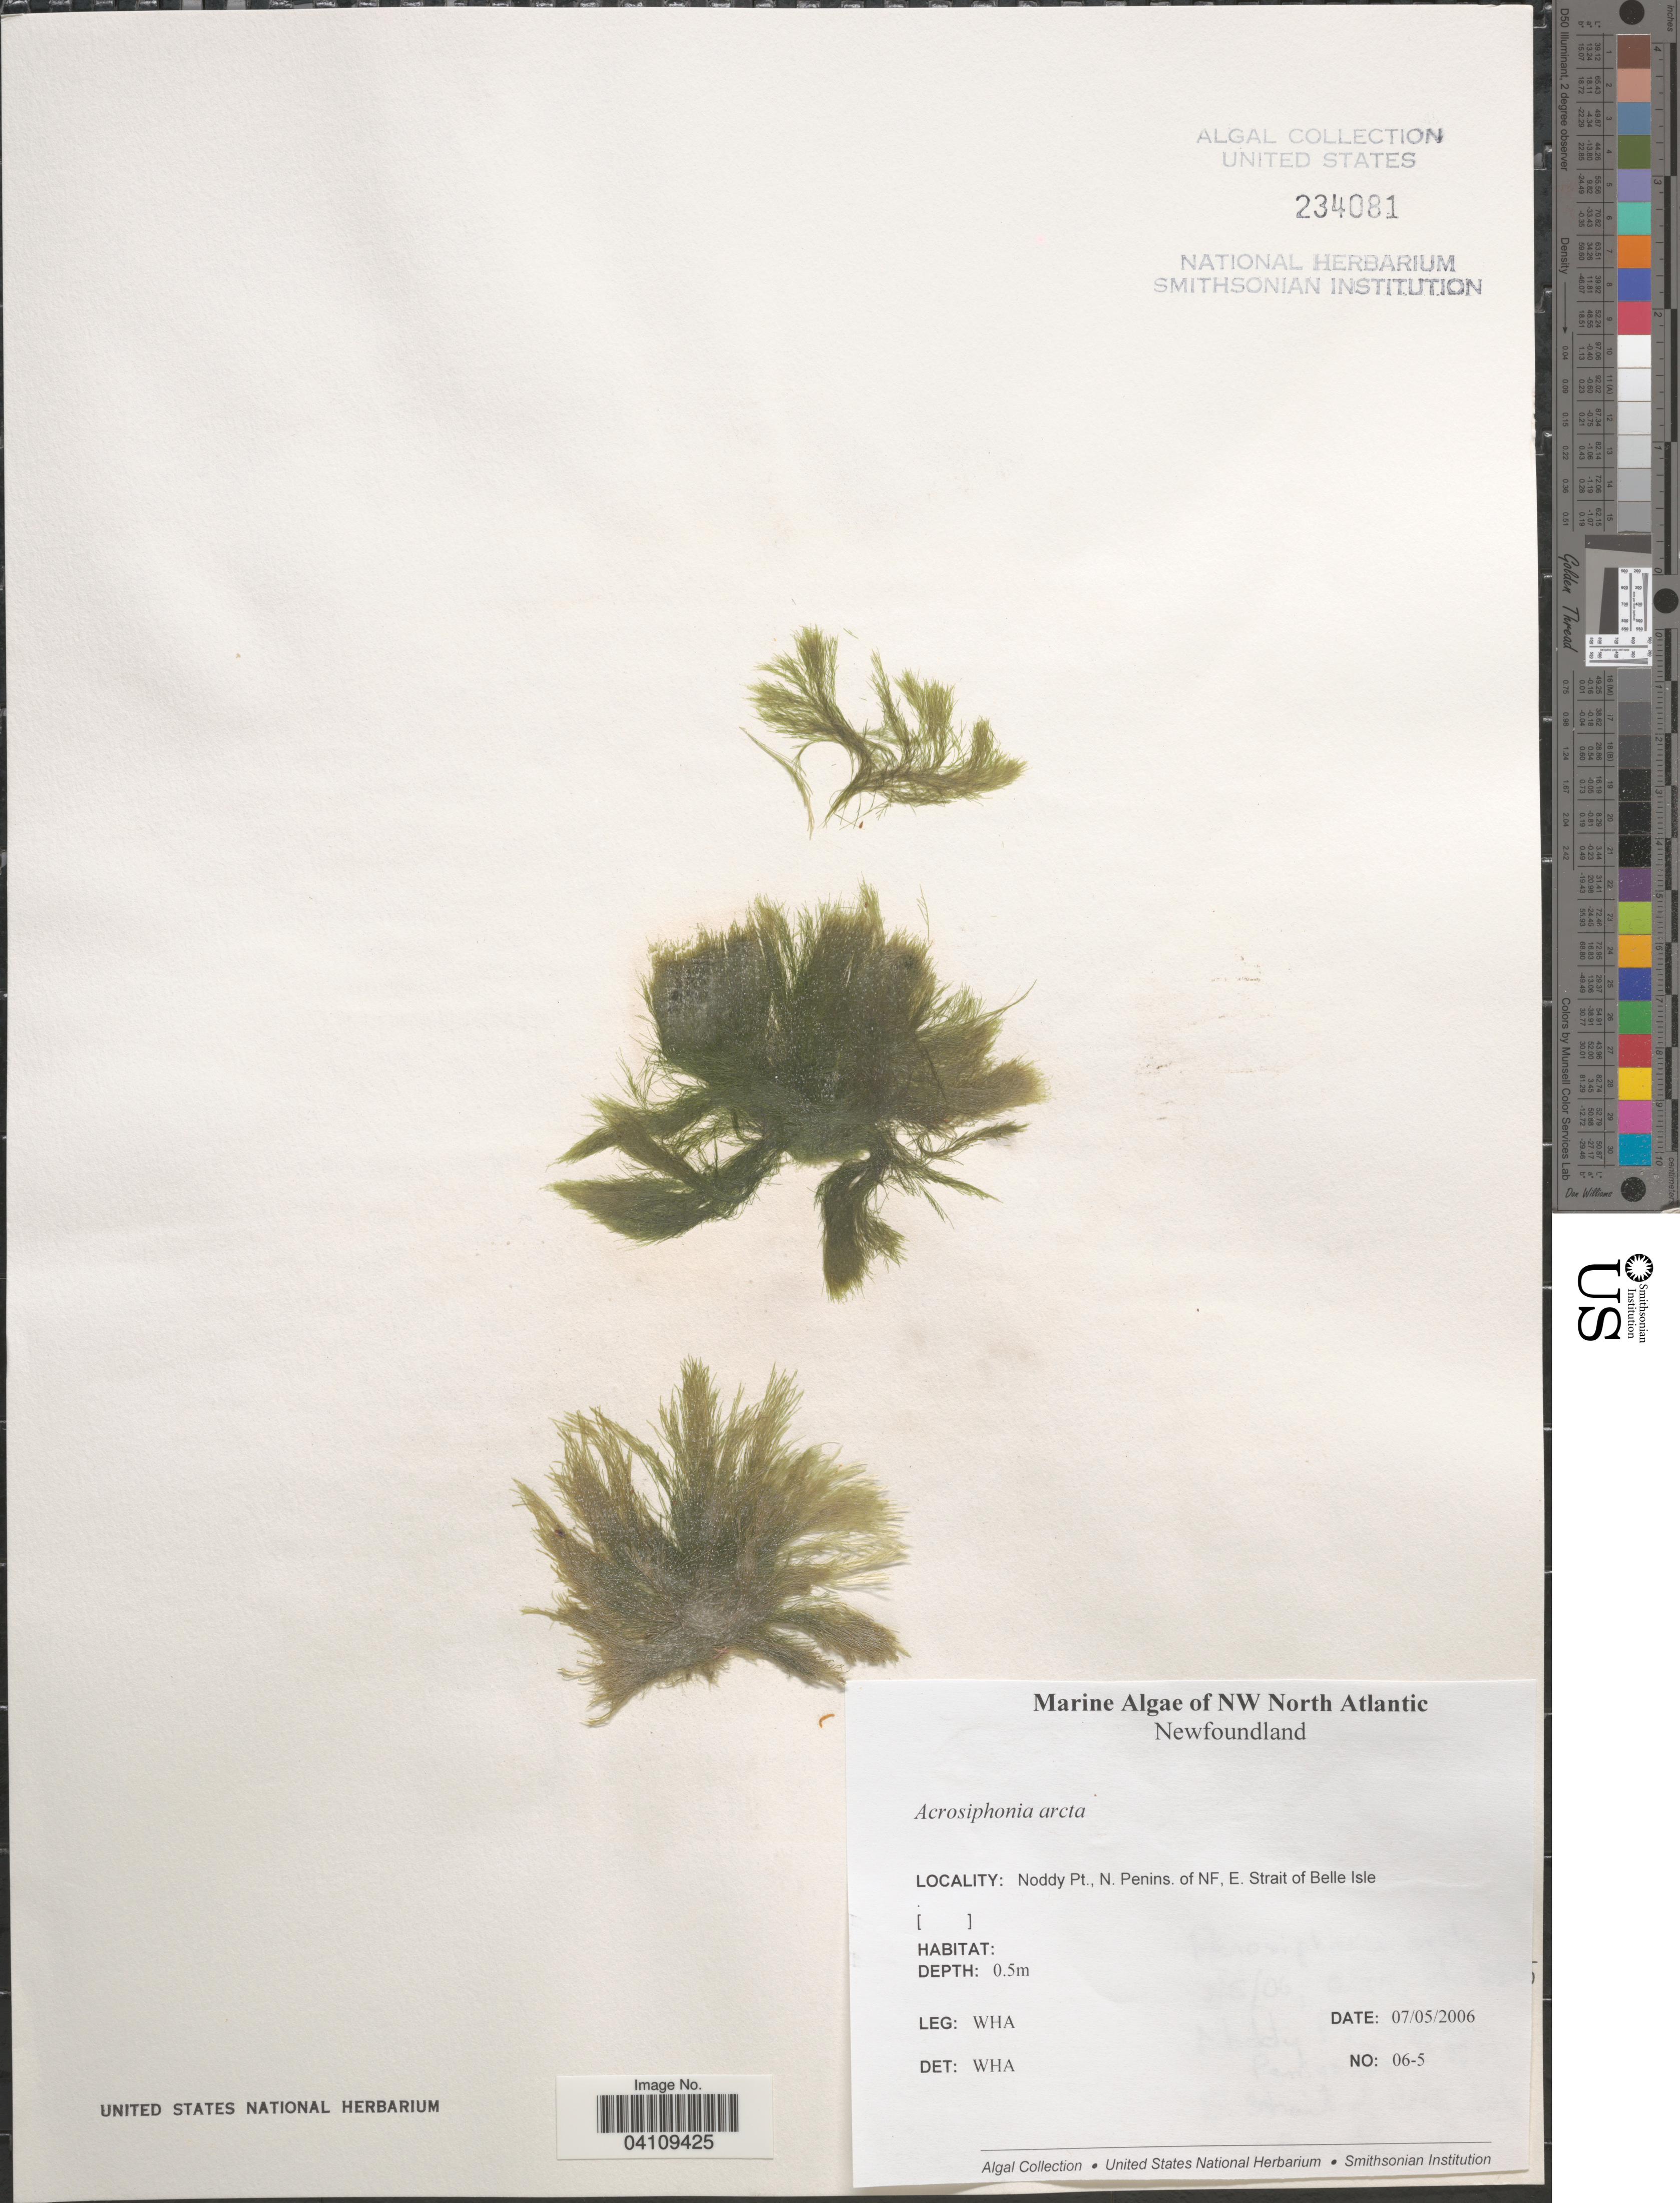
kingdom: Plantae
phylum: Chlorophyta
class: Ulvophyceae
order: Ulotrichales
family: Ulotrichaceae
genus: Acrosiphonia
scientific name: Acrosiphonia arcta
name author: (Dillwyn) Gain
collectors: W. H. Adey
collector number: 06-5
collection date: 2006-05-07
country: Canada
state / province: Newfoundland and Labrador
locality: NW North Atlantic. Noddy Pt., N. Penins. of NF, E. Strait of Belle Isle.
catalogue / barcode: US 234081